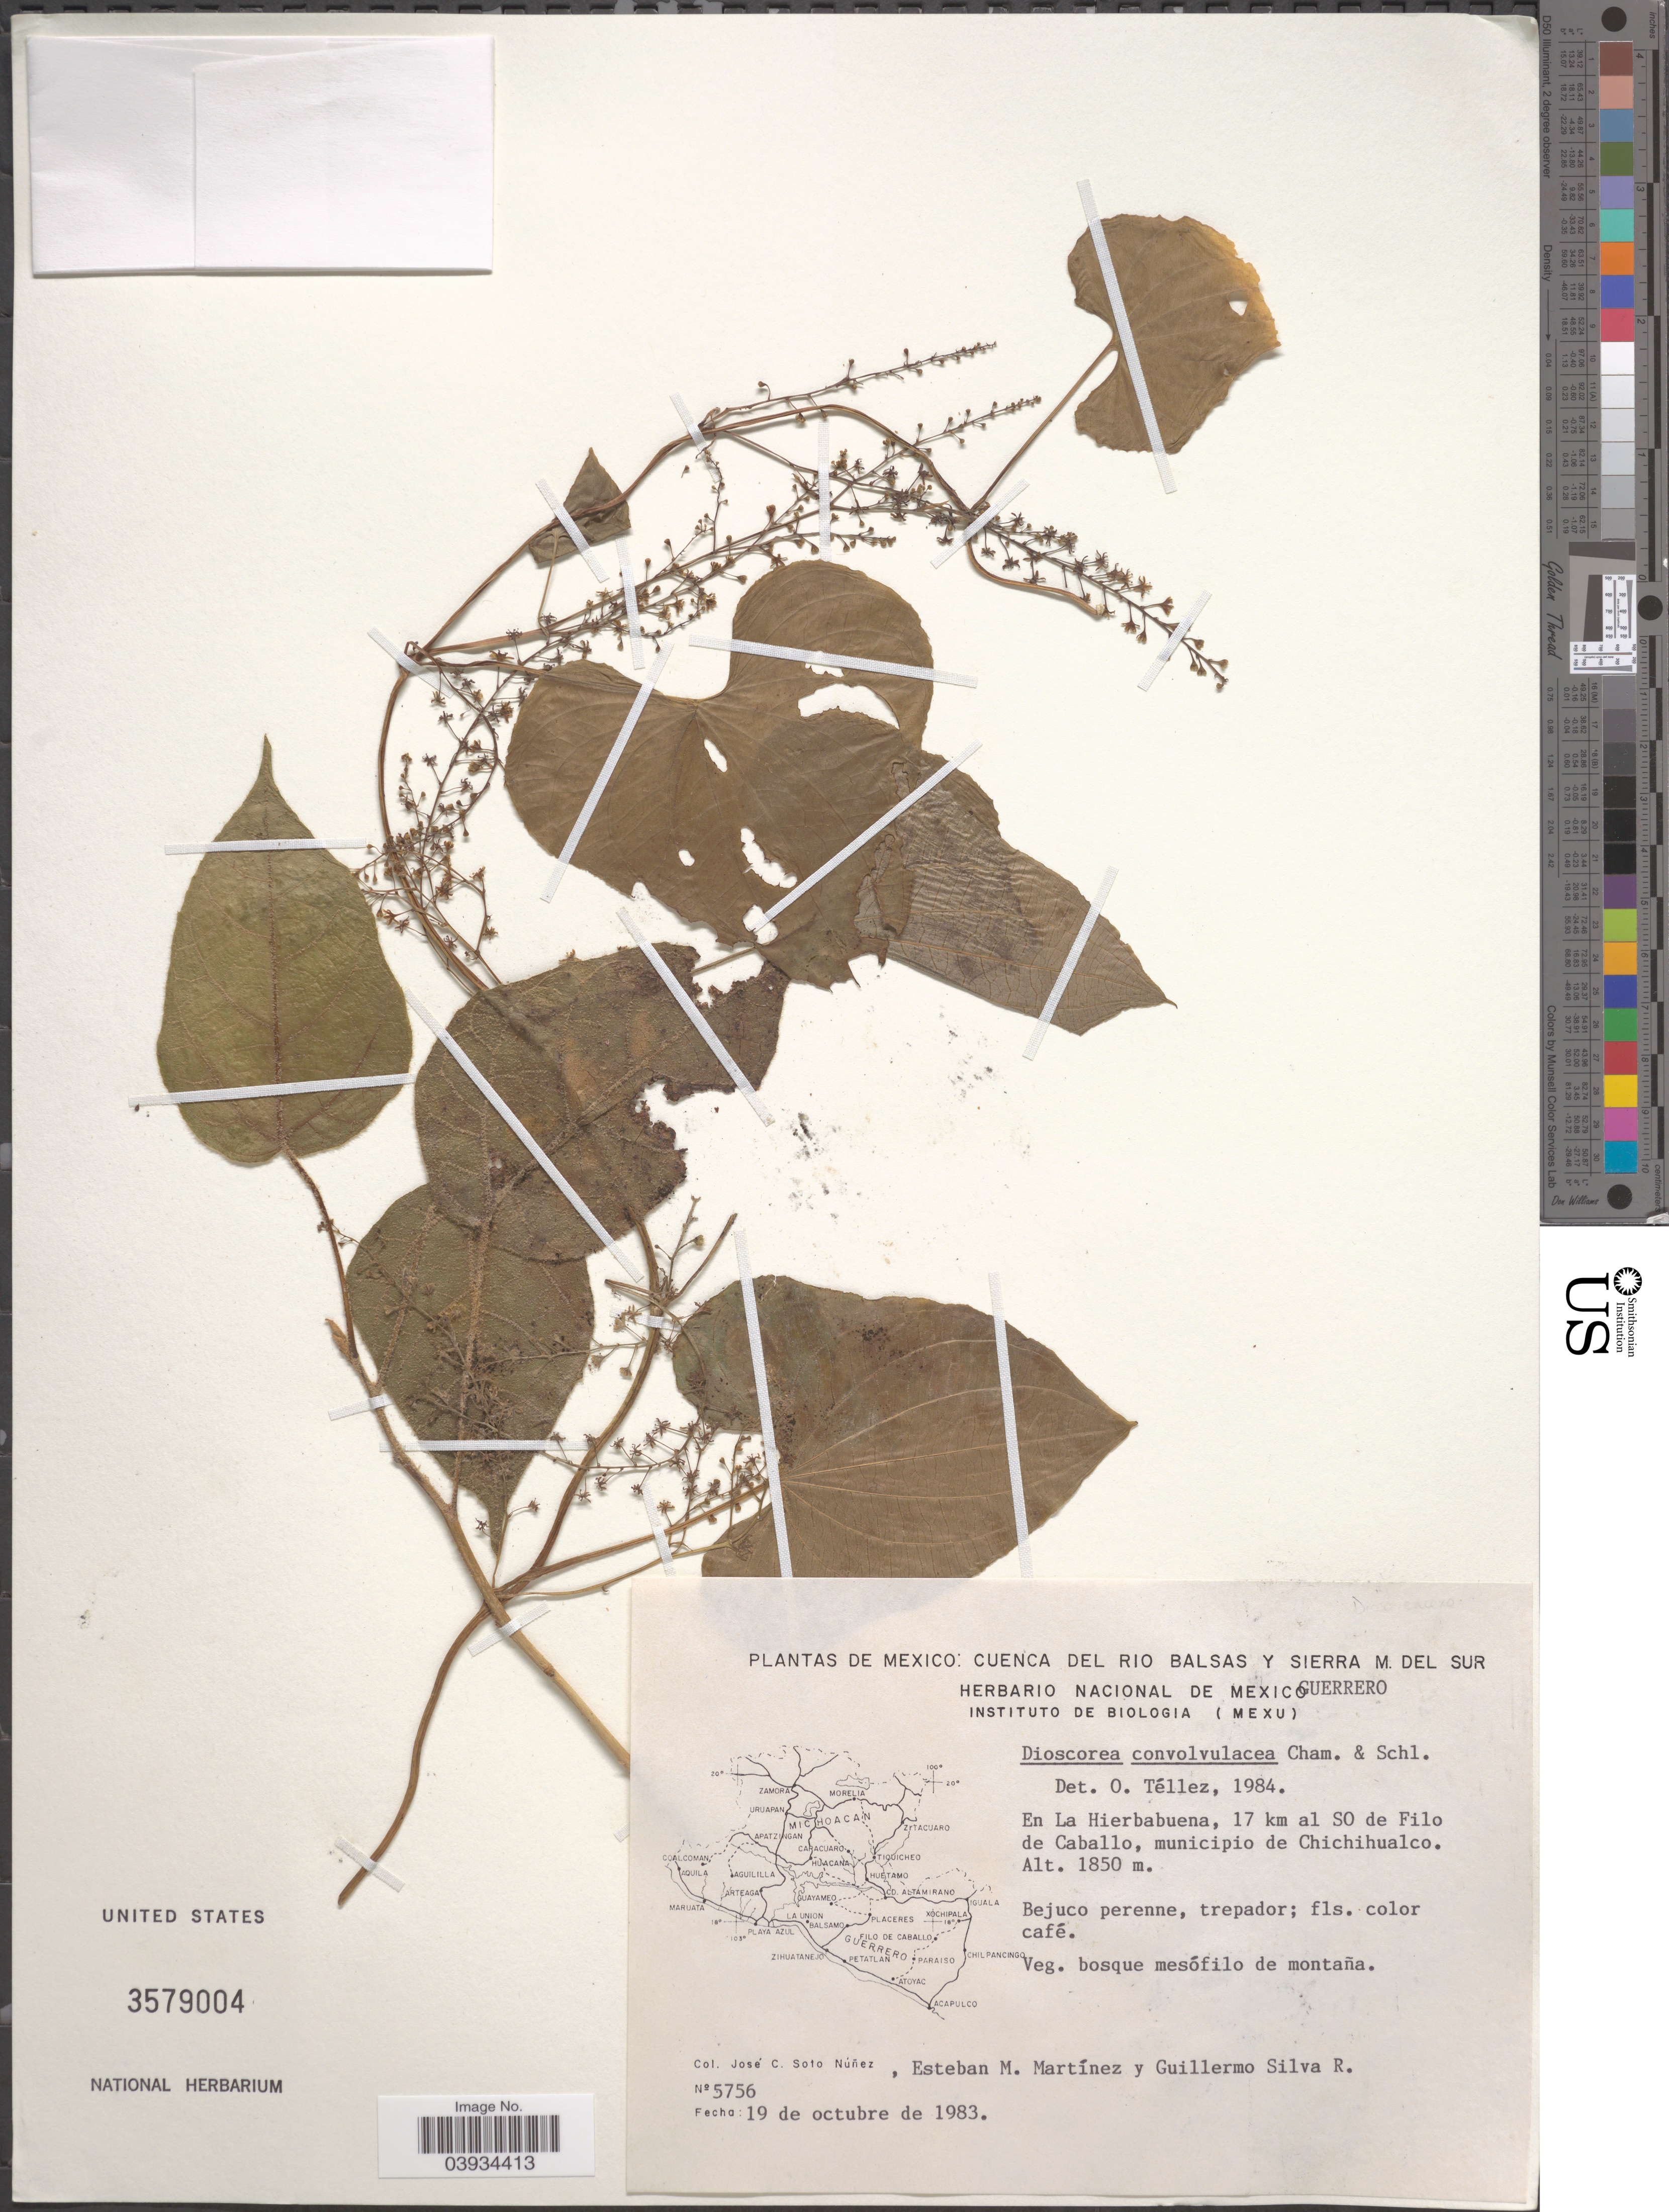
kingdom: Plantae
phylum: Tracheophyta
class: Liliopsida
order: Dioscoreales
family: Dioscoreaceae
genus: Dioscorea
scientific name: Dioscorea convolvulacea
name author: Schltdl. & Cham.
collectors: J. Soto, E. Martínez & G. Silva R.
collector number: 5756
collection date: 1983-10-19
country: Mexico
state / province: Guerrero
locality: Cuenca de Rio Balsas y Sierra M. del Sur. En La Hierbabuena, 17 km al SO de Filo de Caballo, municipio de Chichihualco.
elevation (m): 1850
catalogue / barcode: US 3579004